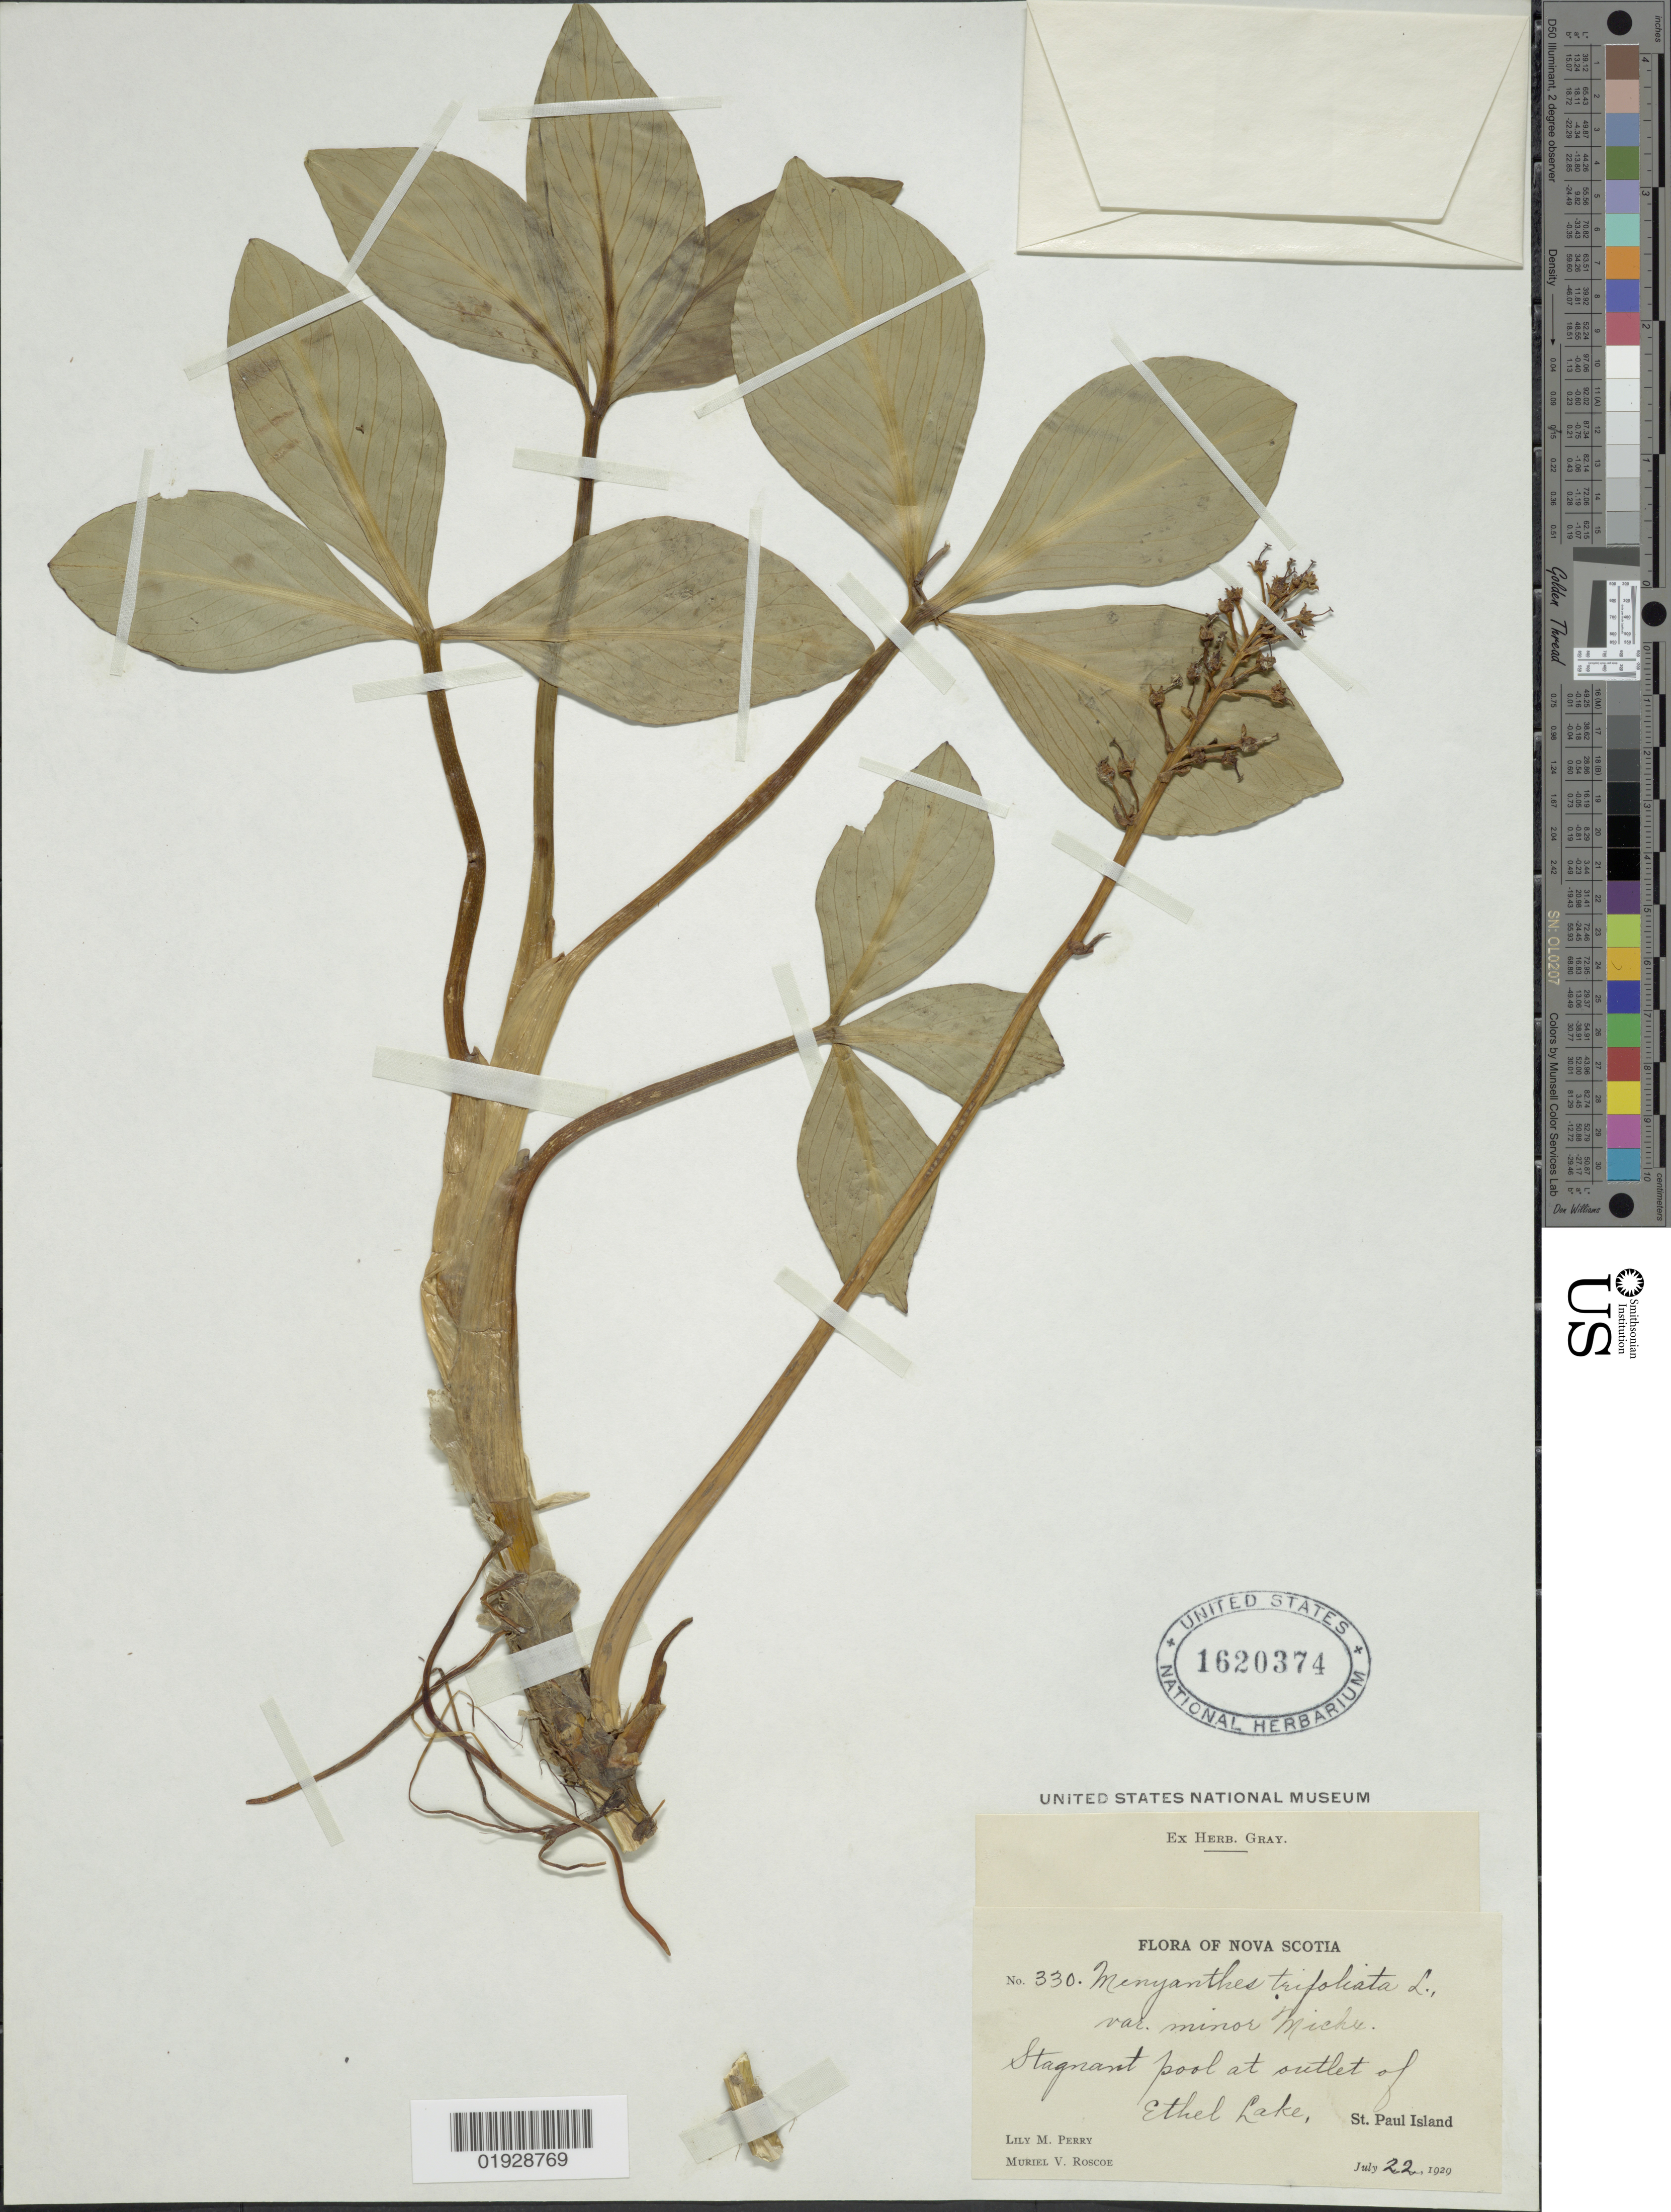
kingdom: Plantae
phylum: Tracheophyta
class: Magnoliopsida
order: Asterales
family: Menyanthaceae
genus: Menyanthes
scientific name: Menyanthes trifoliata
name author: L.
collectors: L. M. Perry & M. Roscoe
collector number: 330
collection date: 1929-07-22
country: Canada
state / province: Nova Scotia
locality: Stagnant Pool at outlet of Ethel Lake, St. Paul Island.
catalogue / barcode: US 1620374